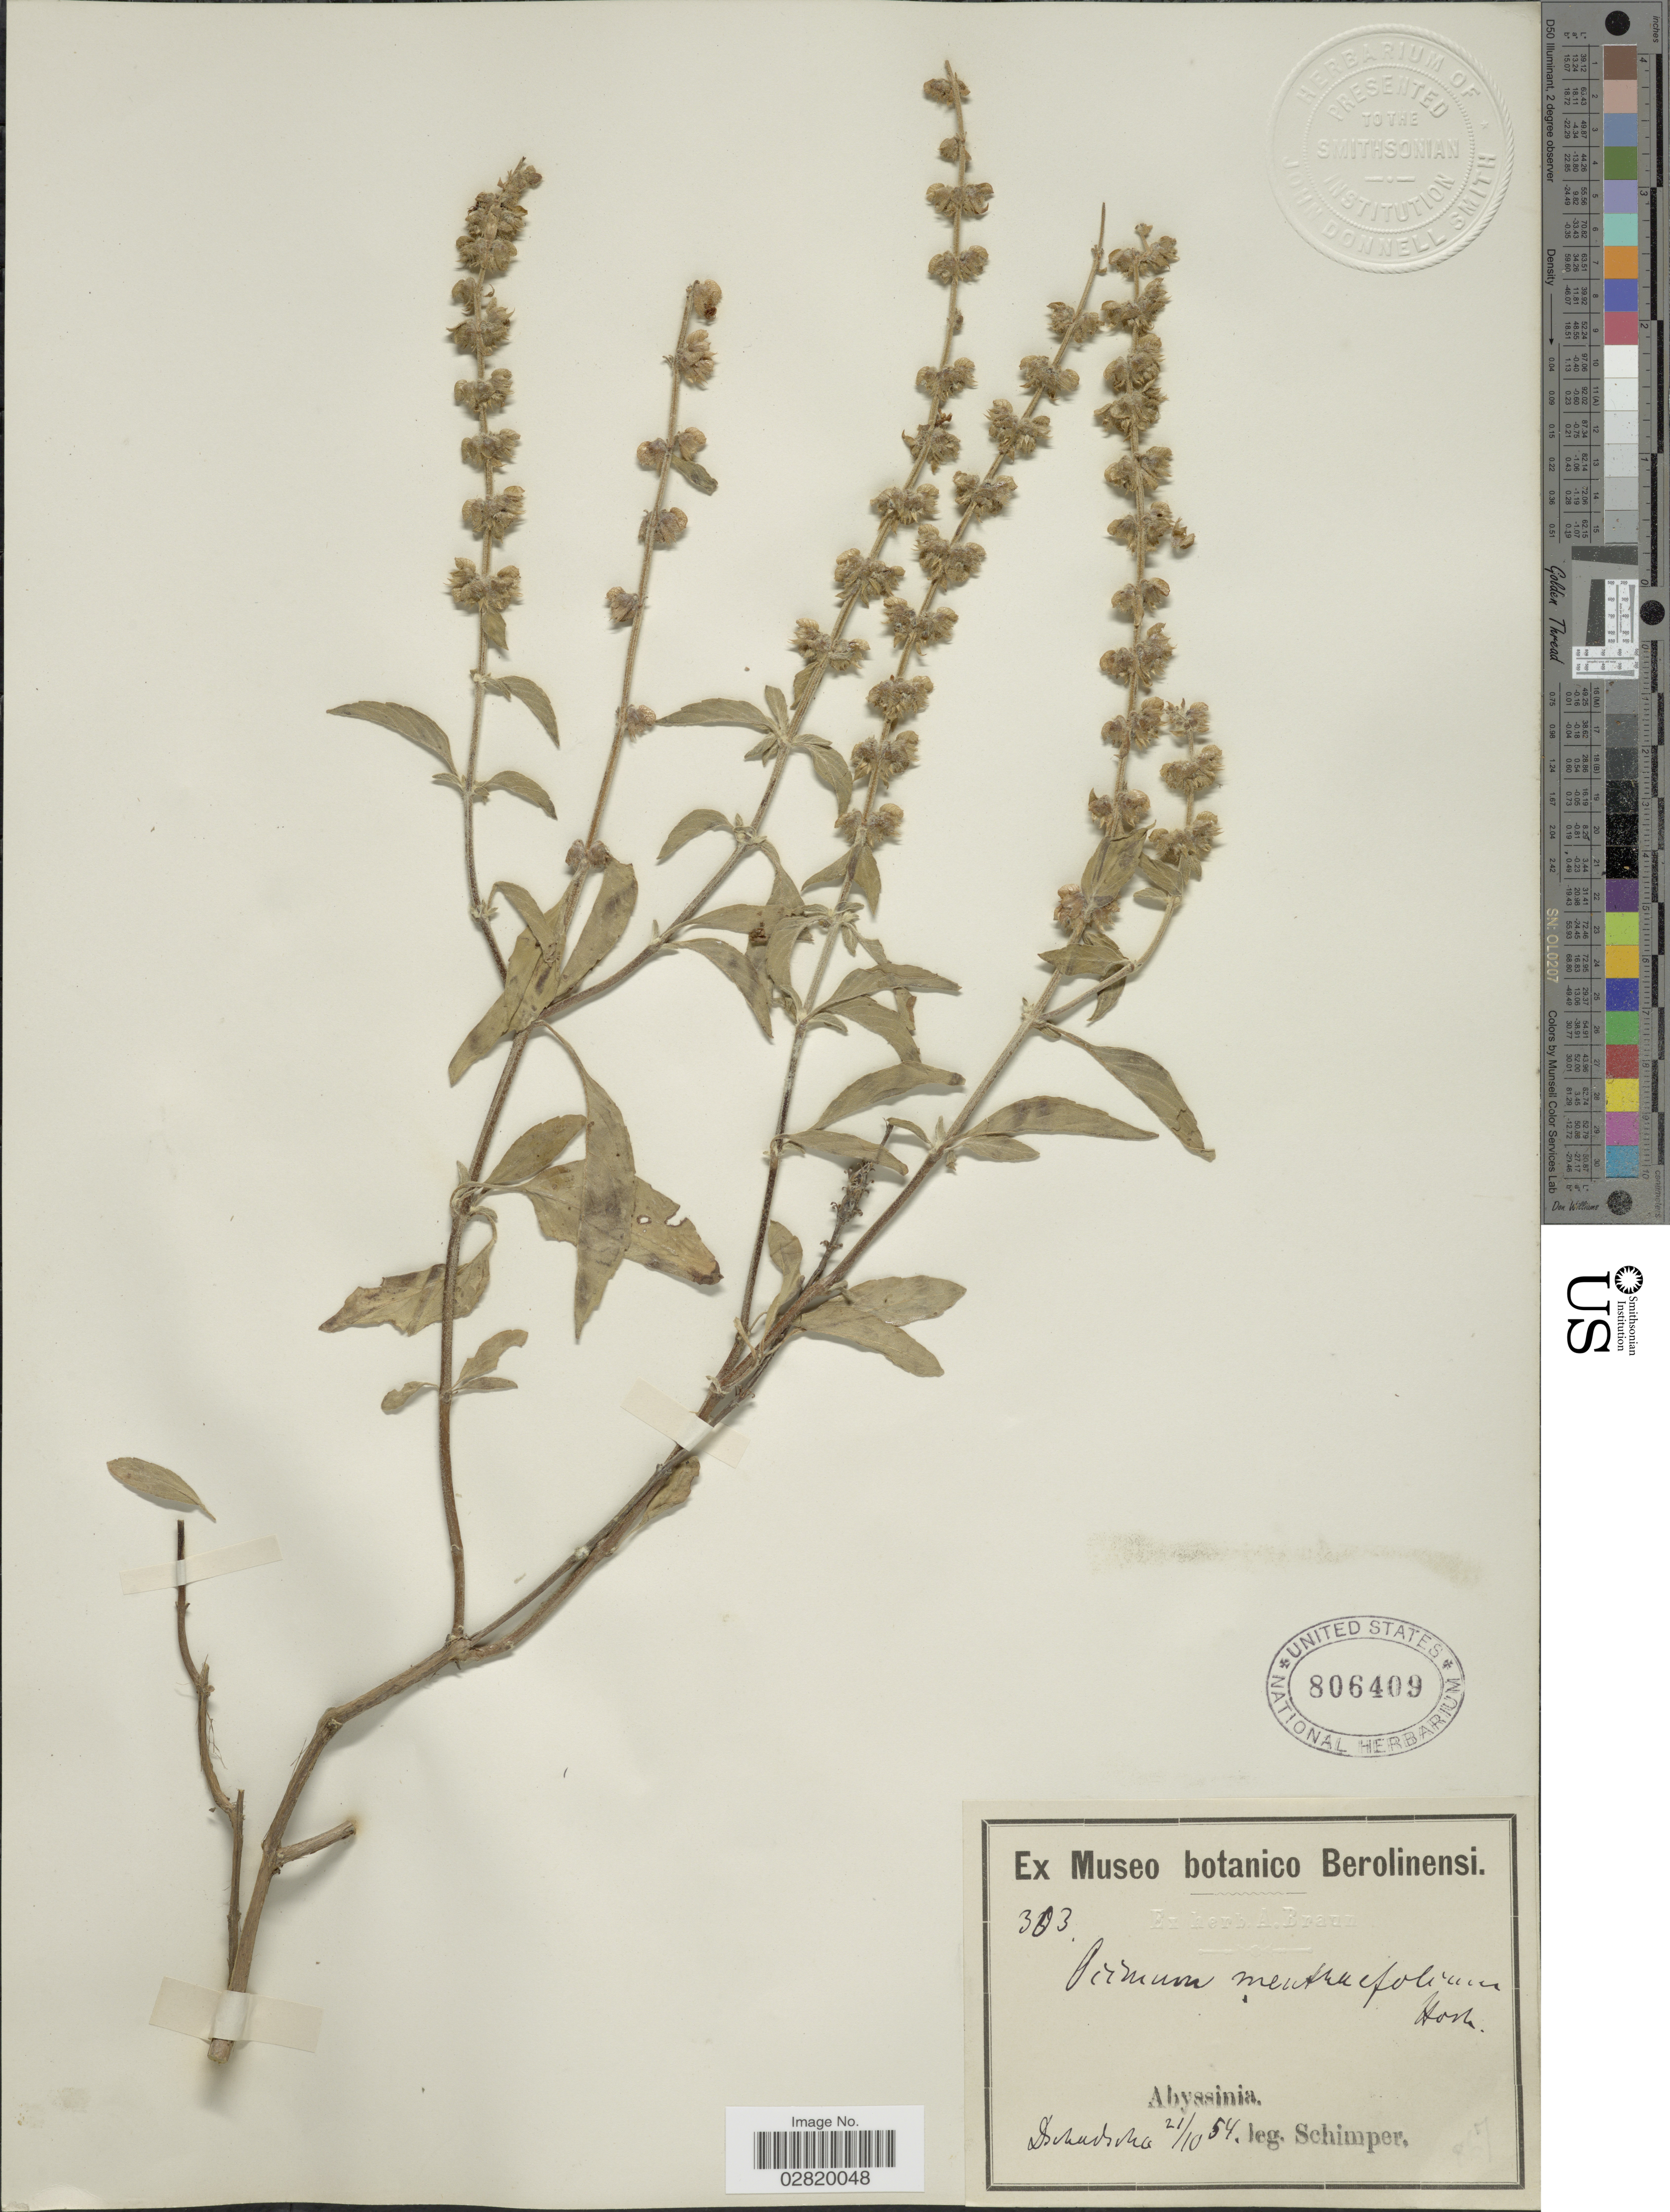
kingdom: Plantae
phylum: Tracheophyta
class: Magnoliopsida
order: Lamiales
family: Lamiaceae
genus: Ocimum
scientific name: Ocimum menthaefolium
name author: Hochst.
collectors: -. Schimper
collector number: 303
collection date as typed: Transcribed d/m/y: 21/10/54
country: Eritrea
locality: Abyssinia, Dschadscha [interpreted].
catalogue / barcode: US 806409